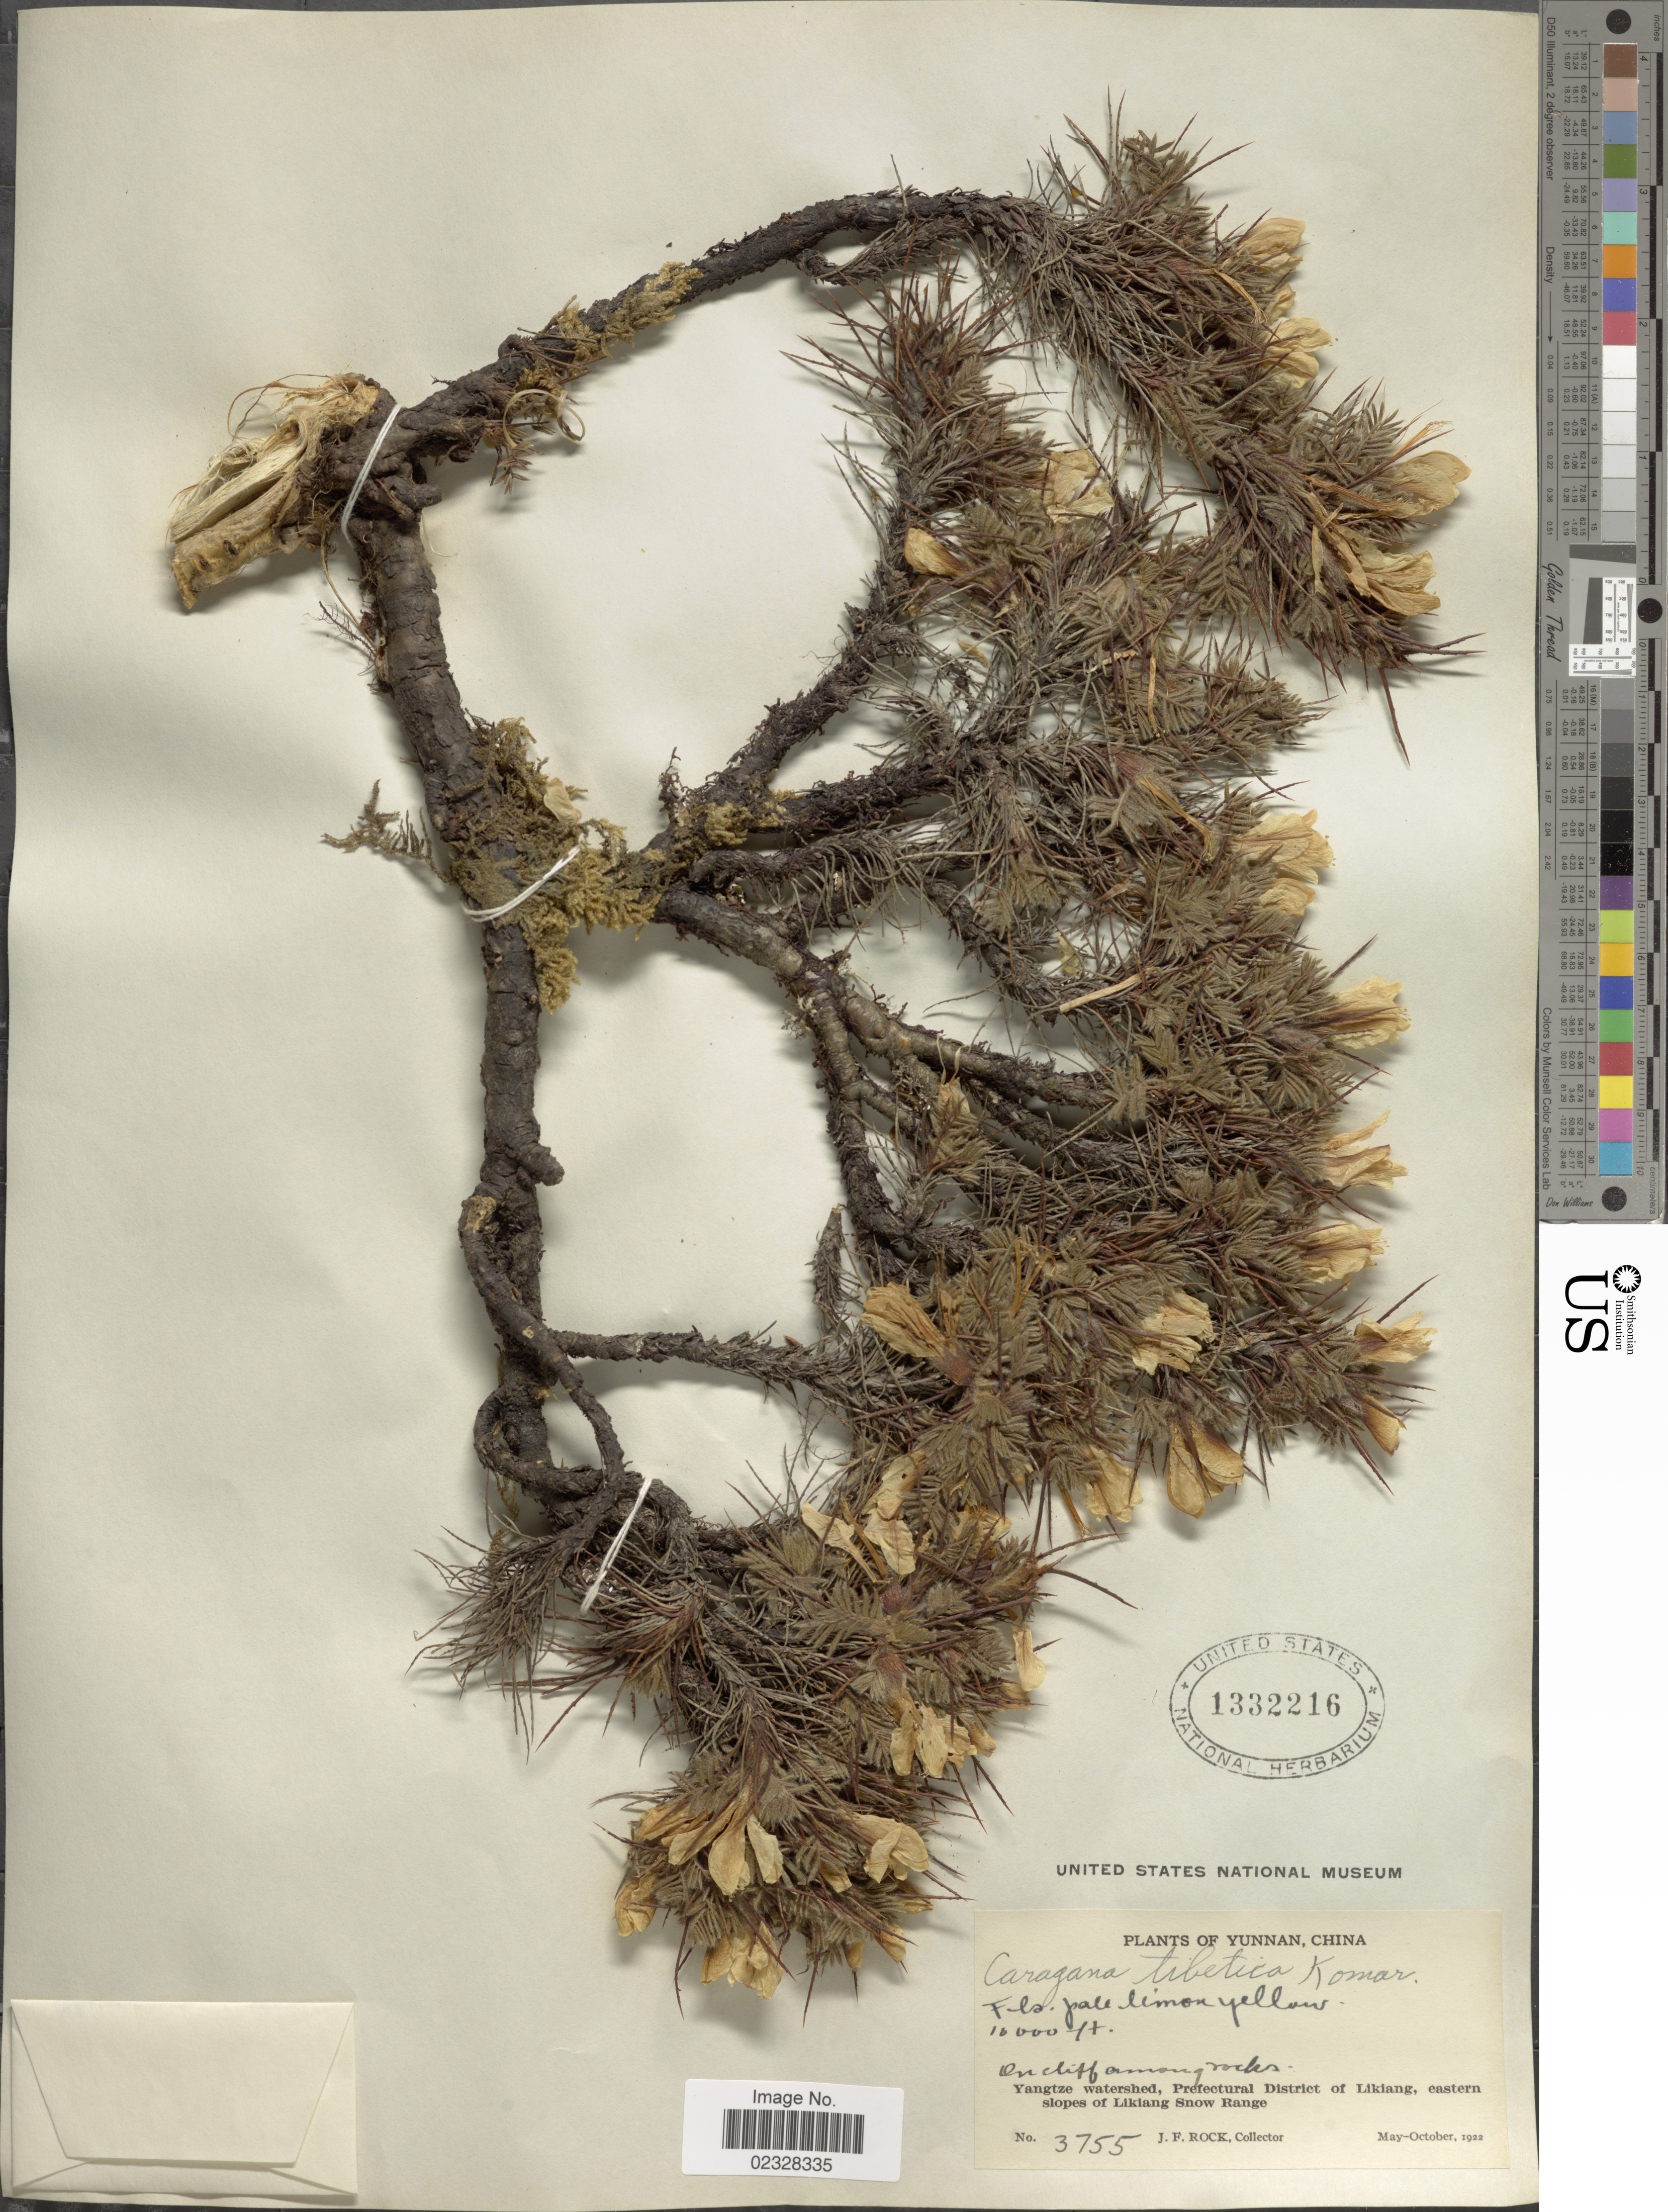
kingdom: Plantae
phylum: Tracheophyta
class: Magnoliopsida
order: Fabales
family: Fabaceae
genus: Caragana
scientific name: Caragana tibetica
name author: (Maxim. ex C.K. Schneid.) Kom.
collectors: J. Rock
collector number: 3755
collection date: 1922-05/1922-10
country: China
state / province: Yunnan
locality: On cliff among rocks, Yangtze watershed, Prefectural District of Likiang, eastern slopes of Likiang Snow Range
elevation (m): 3048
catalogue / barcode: US 1332216